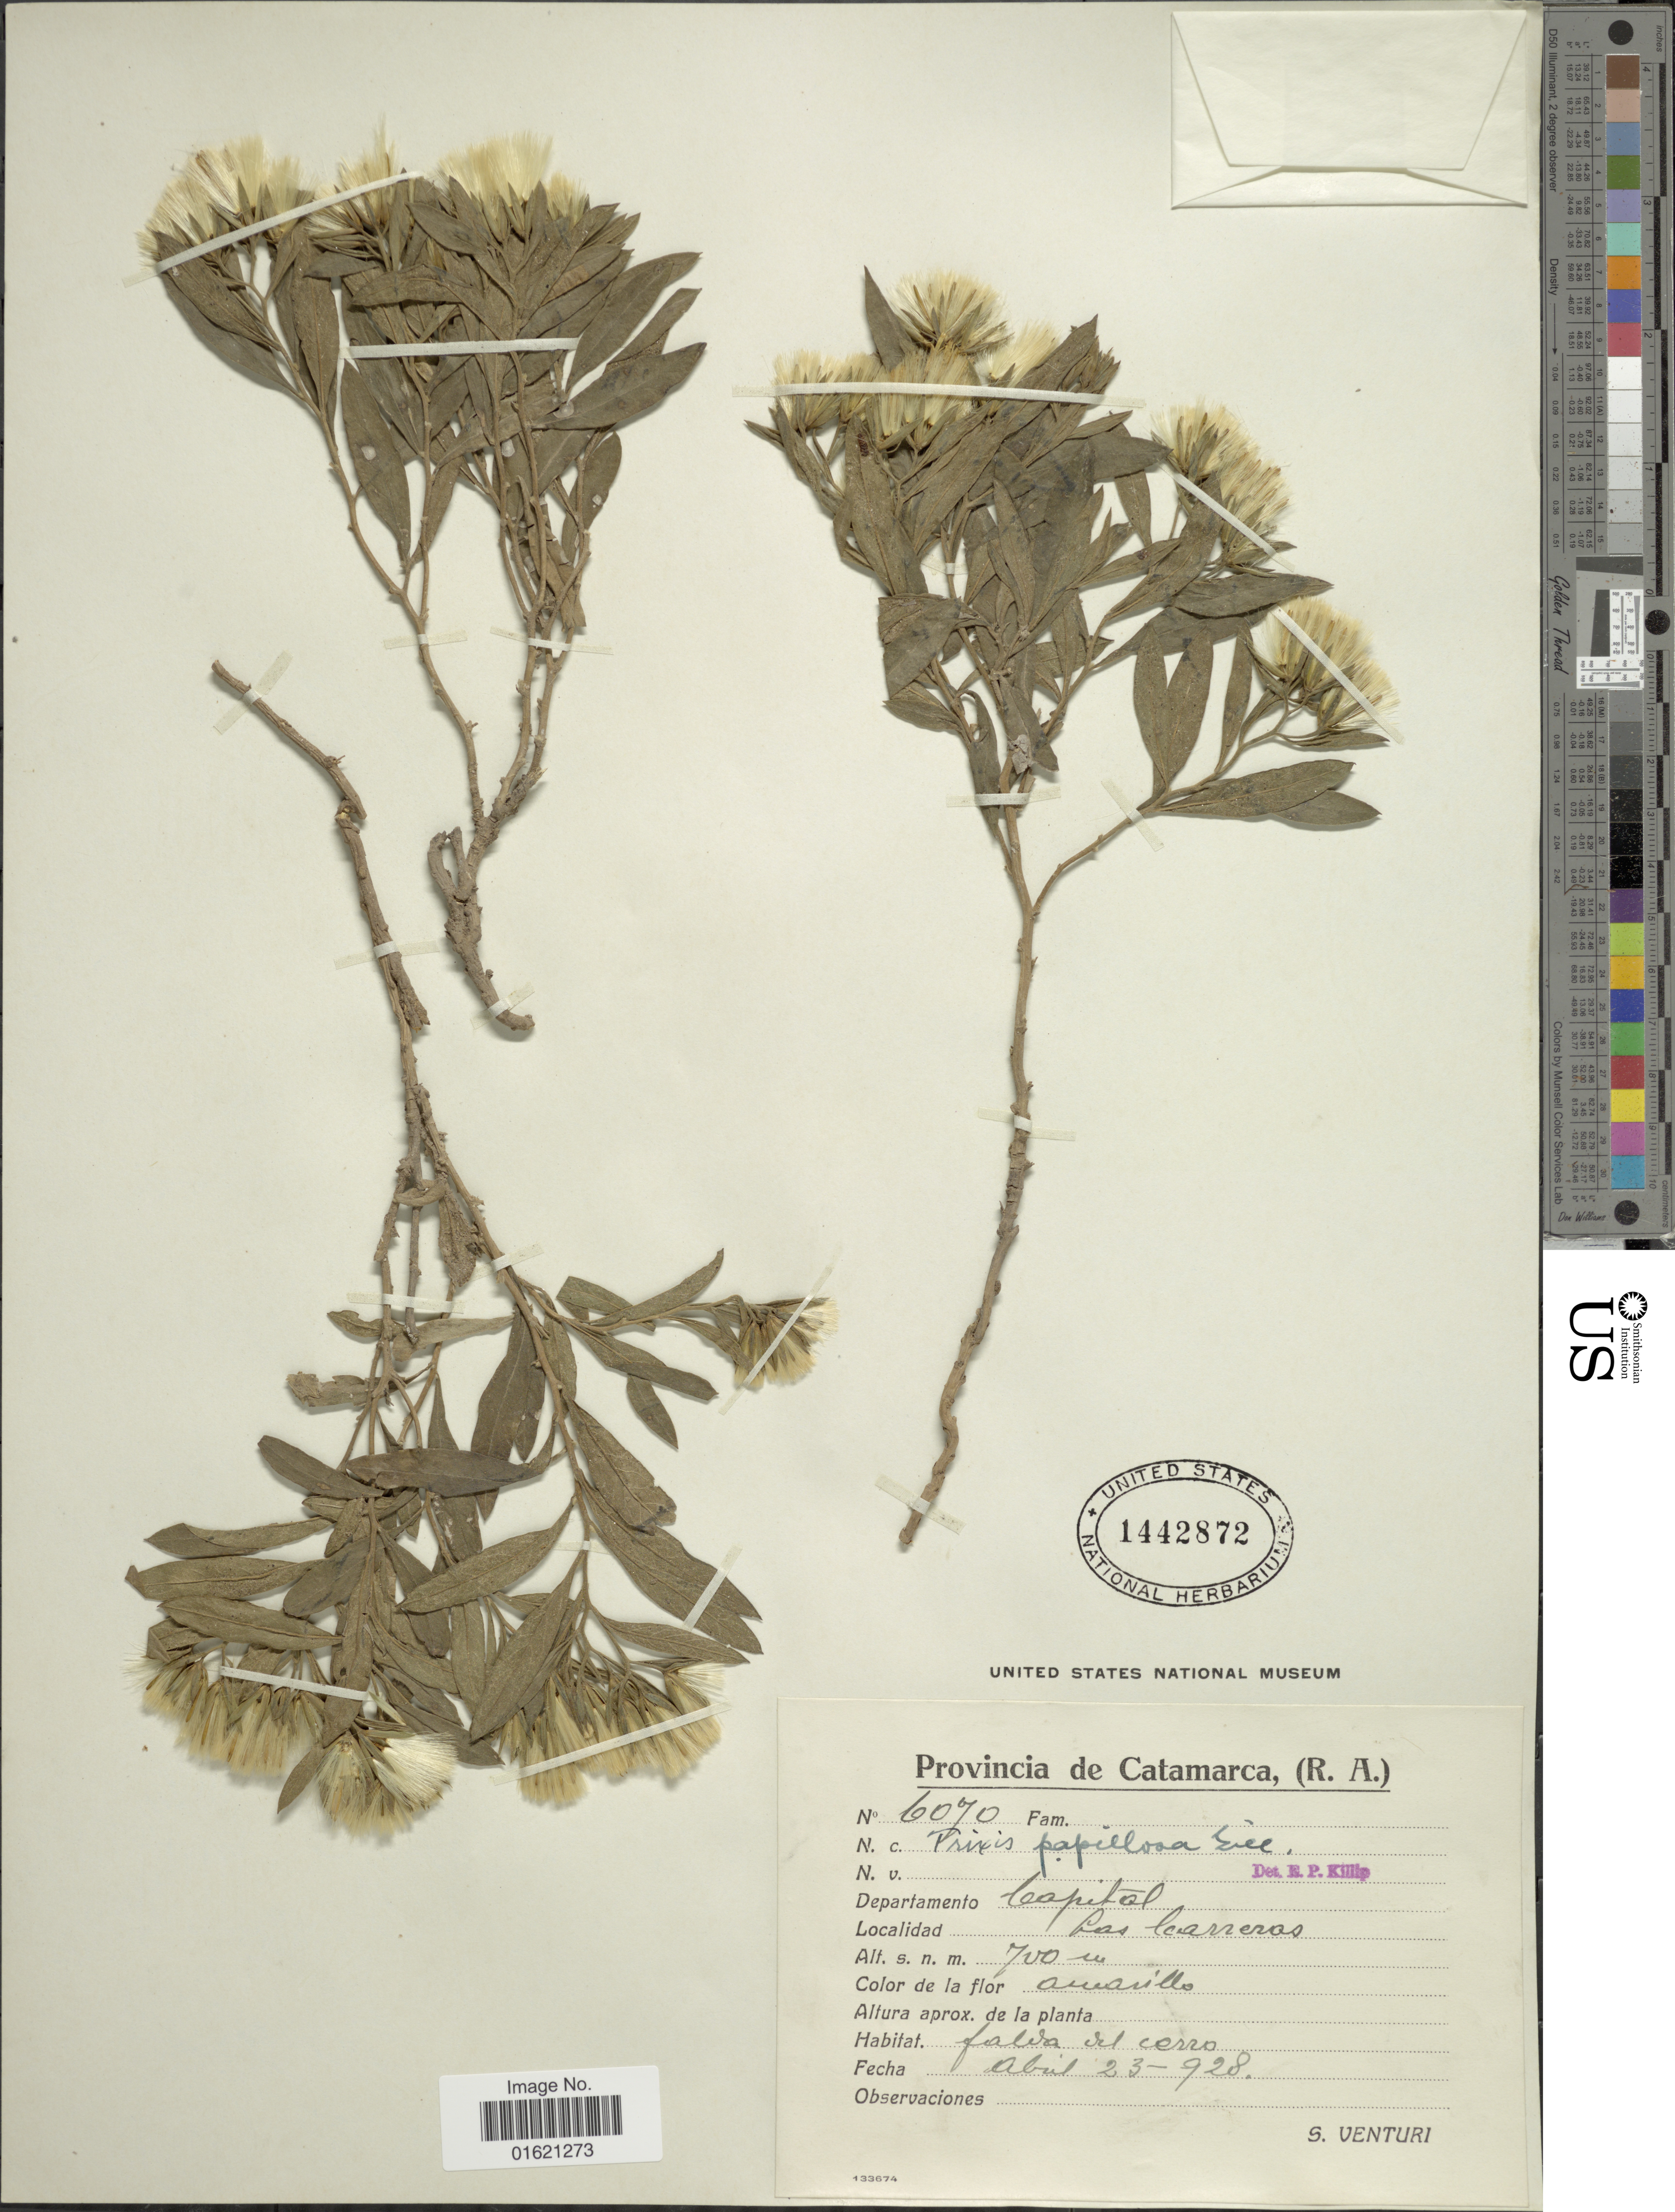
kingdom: Plantae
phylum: Tracheophyta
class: Magnoliopsida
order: Asterales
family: Asteraceae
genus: Trixis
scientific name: Trixis cacalioides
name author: (Kunth) D. Don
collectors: S. Venturi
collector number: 6070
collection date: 1928-04-23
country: Argentina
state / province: Catamarca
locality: Provincia de Catamarca, R. A. Capital Las Carreras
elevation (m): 700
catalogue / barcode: US 1442872